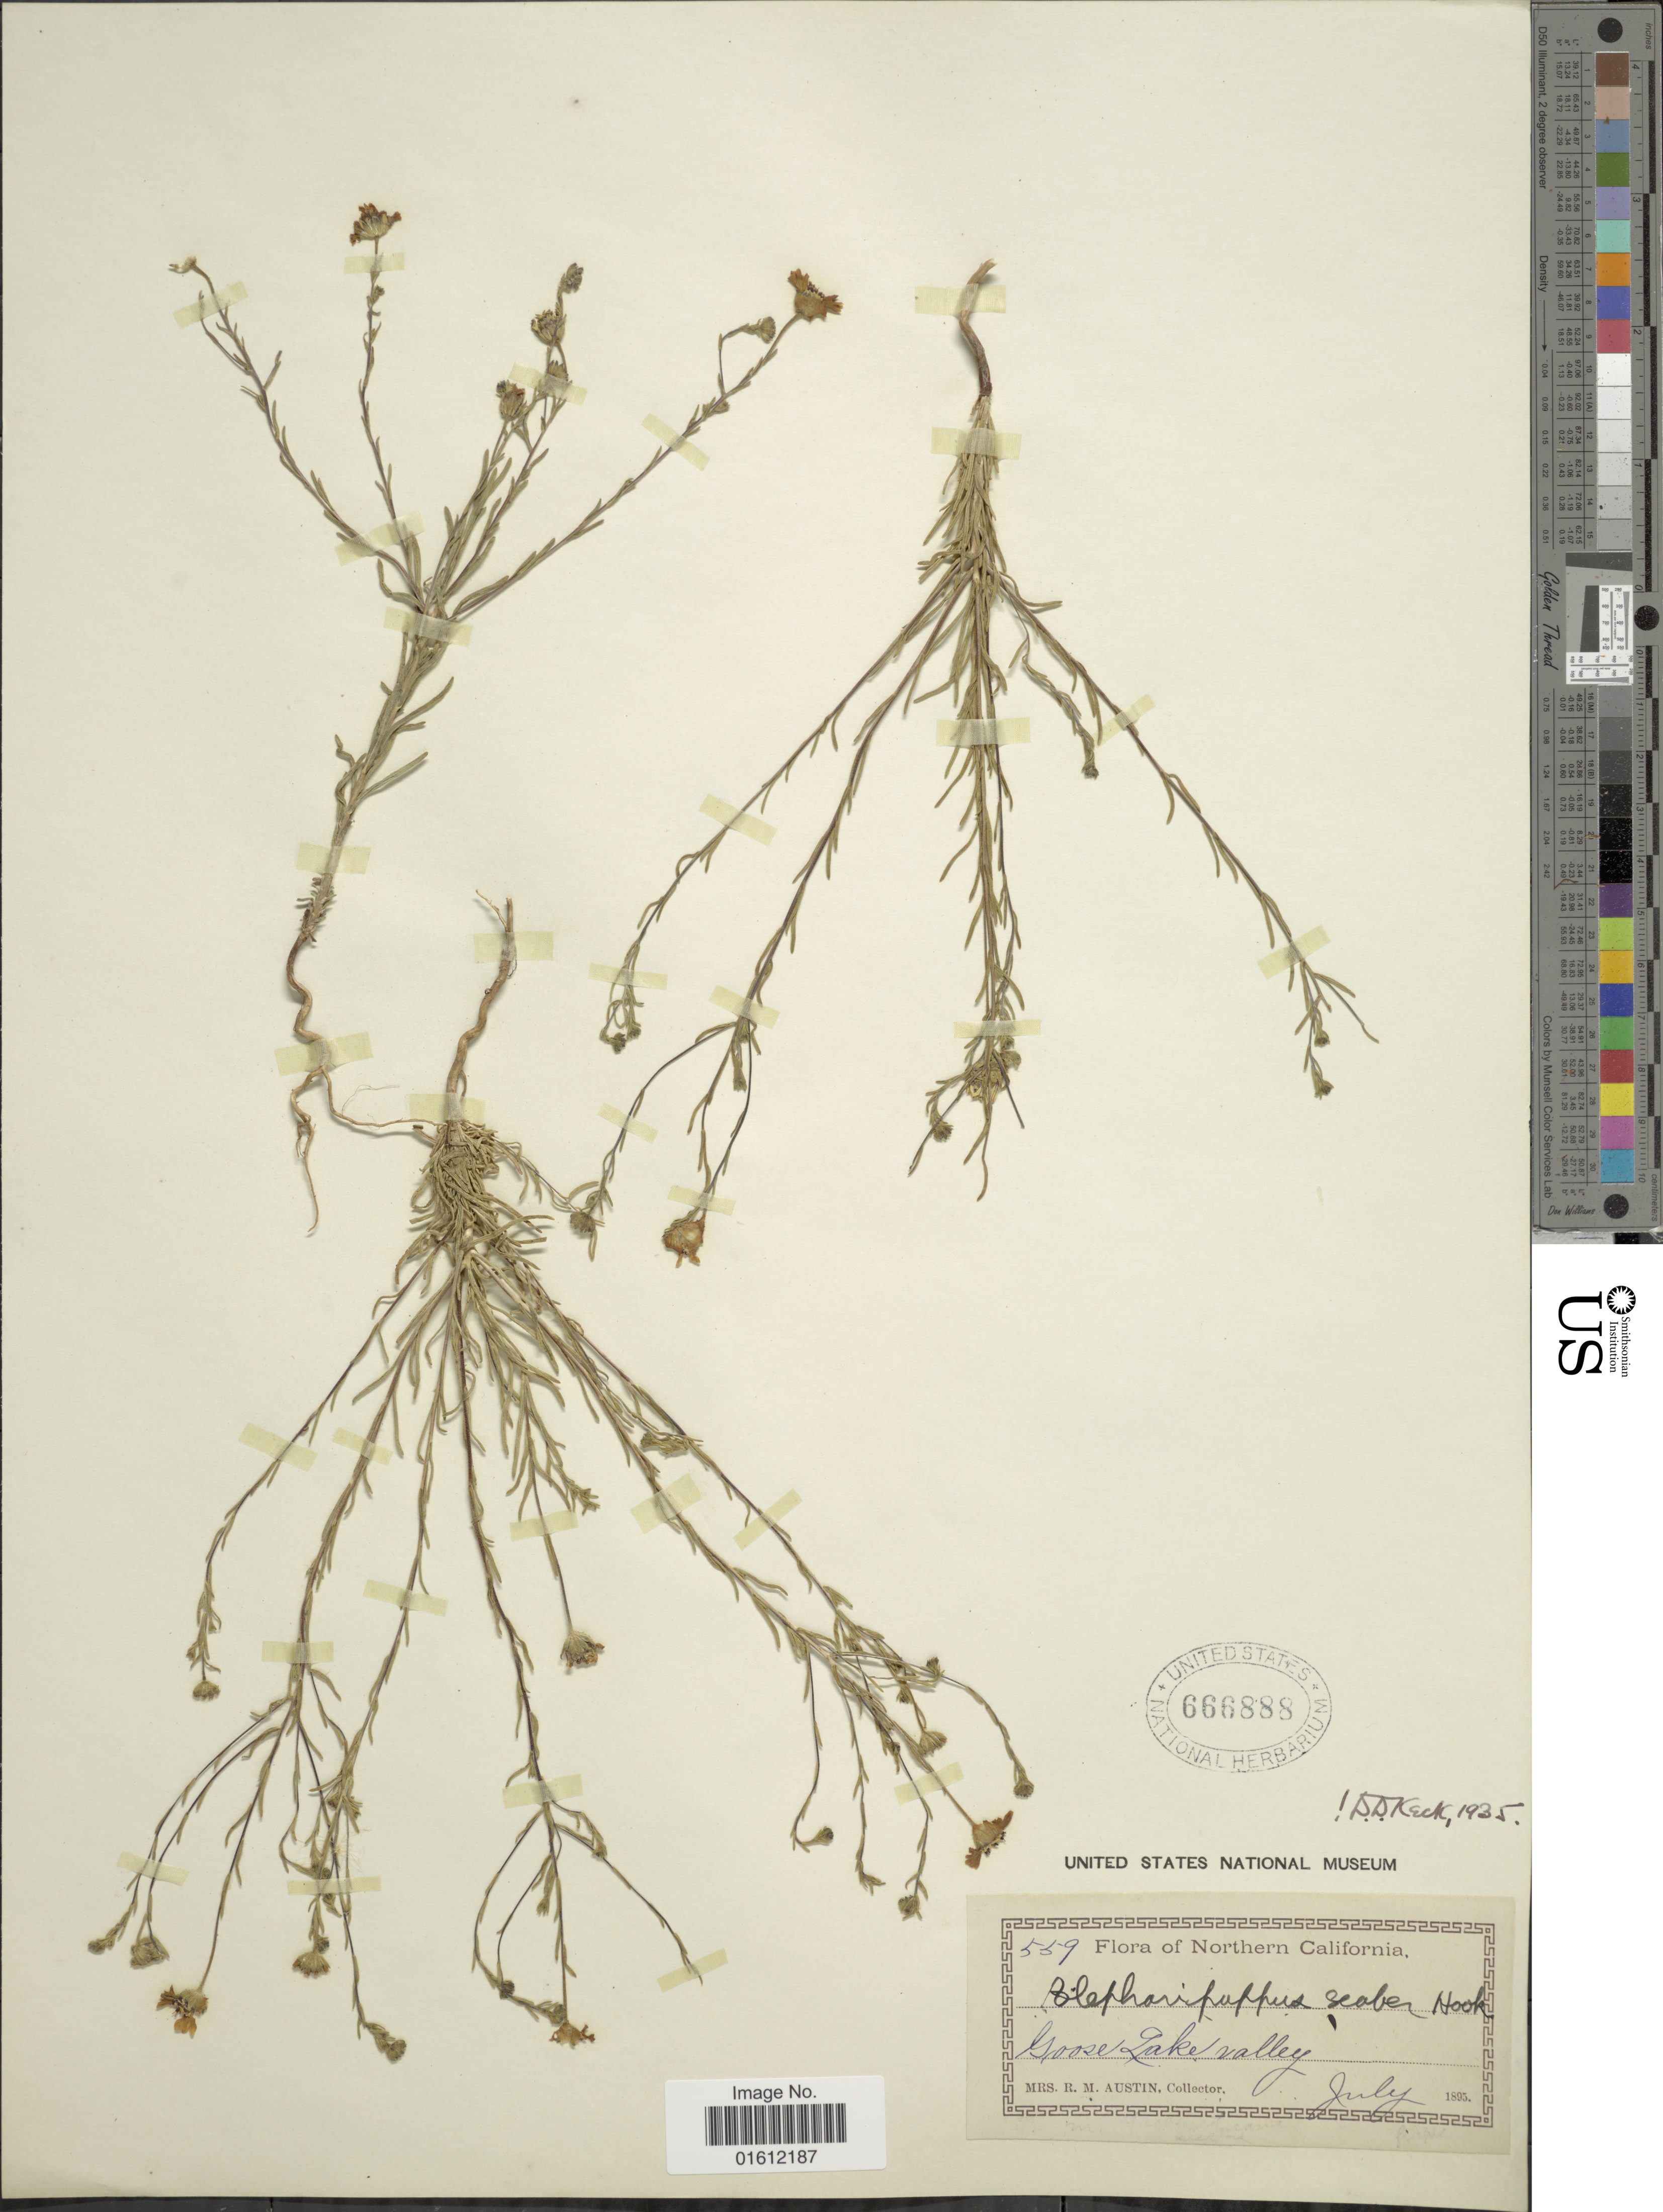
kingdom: Plantae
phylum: Tracheophyta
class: Magnoliopsida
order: Asterales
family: Asteraceae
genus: Blepharipappus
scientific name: Blepharipappus scaber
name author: Hook.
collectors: R. Austin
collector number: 559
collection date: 1859-07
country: United States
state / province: California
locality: Northern California, Goose Lake Valley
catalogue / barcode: US 666888